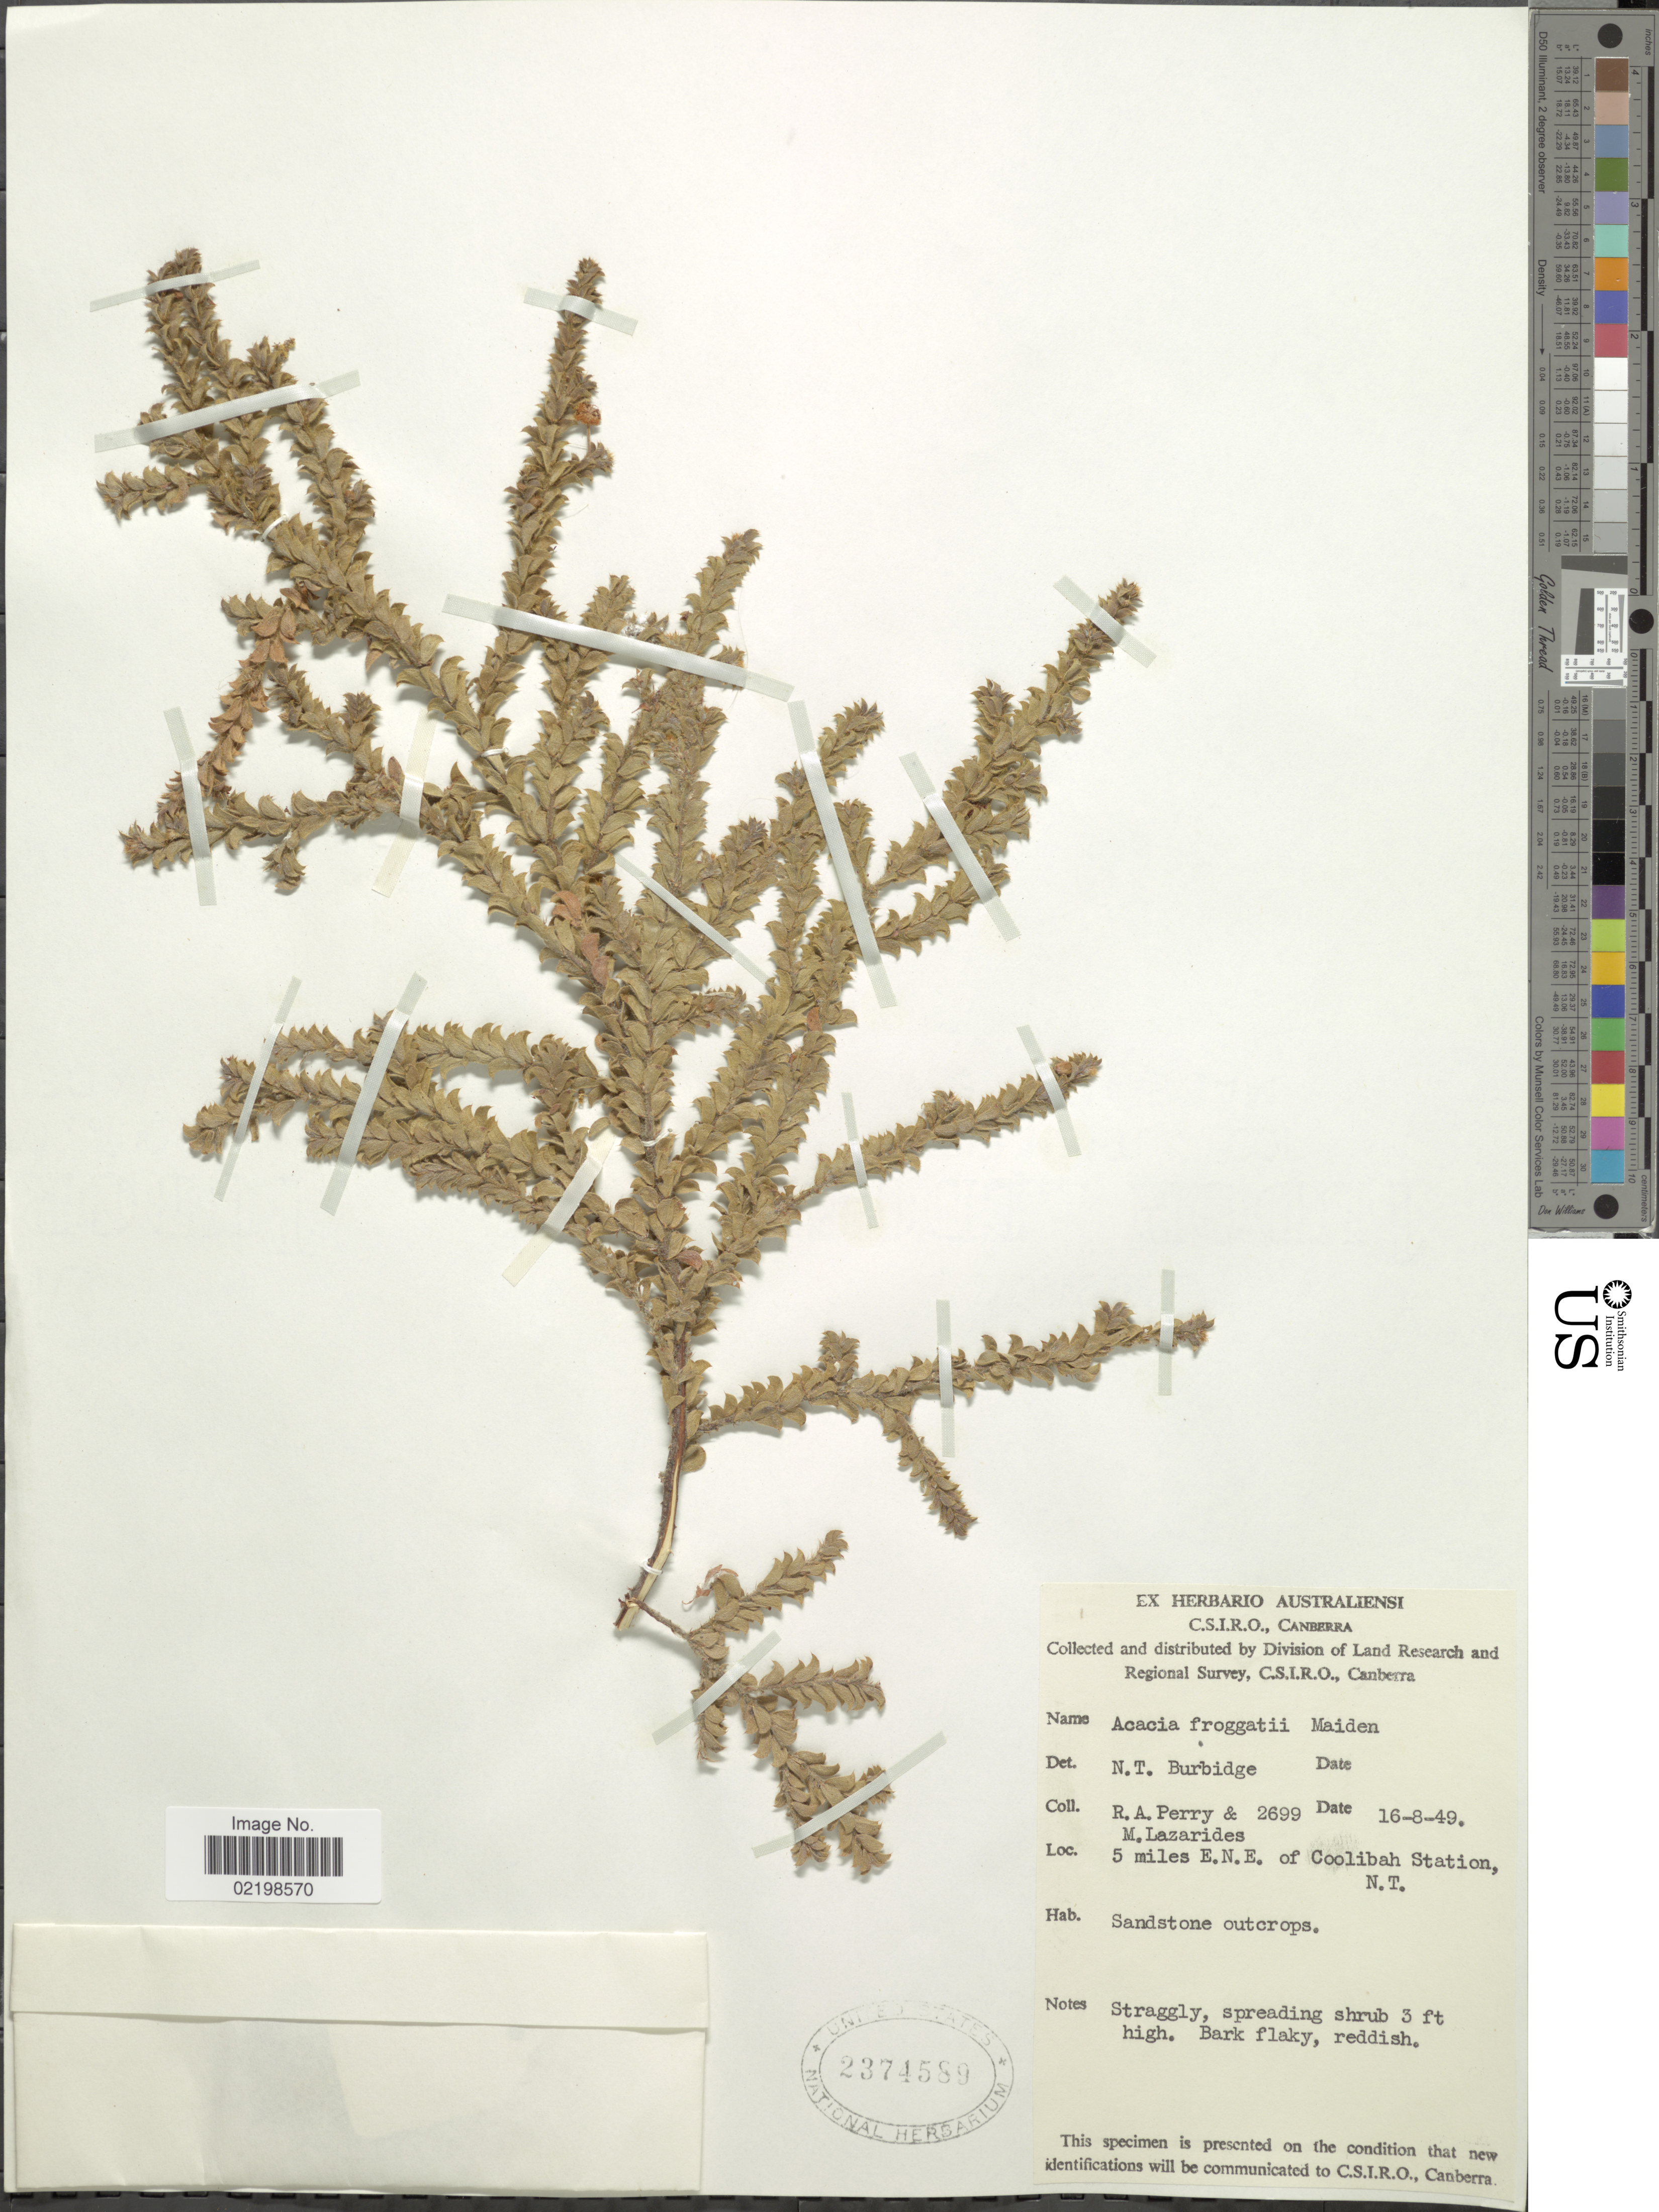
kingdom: Plantae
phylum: Tracheophyta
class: Magnoliopsida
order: Fabales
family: Fabaceae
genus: Acacia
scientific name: Acacia froggattii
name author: Maiden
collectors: Perry, R. A. & M. Lazarides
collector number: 2699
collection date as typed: Transcribed d/m/y: 16/8/49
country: Australia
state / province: Northern Territory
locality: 5 miles E.N.E. of Cooliban Station, N.T.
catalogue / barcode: US 2374589